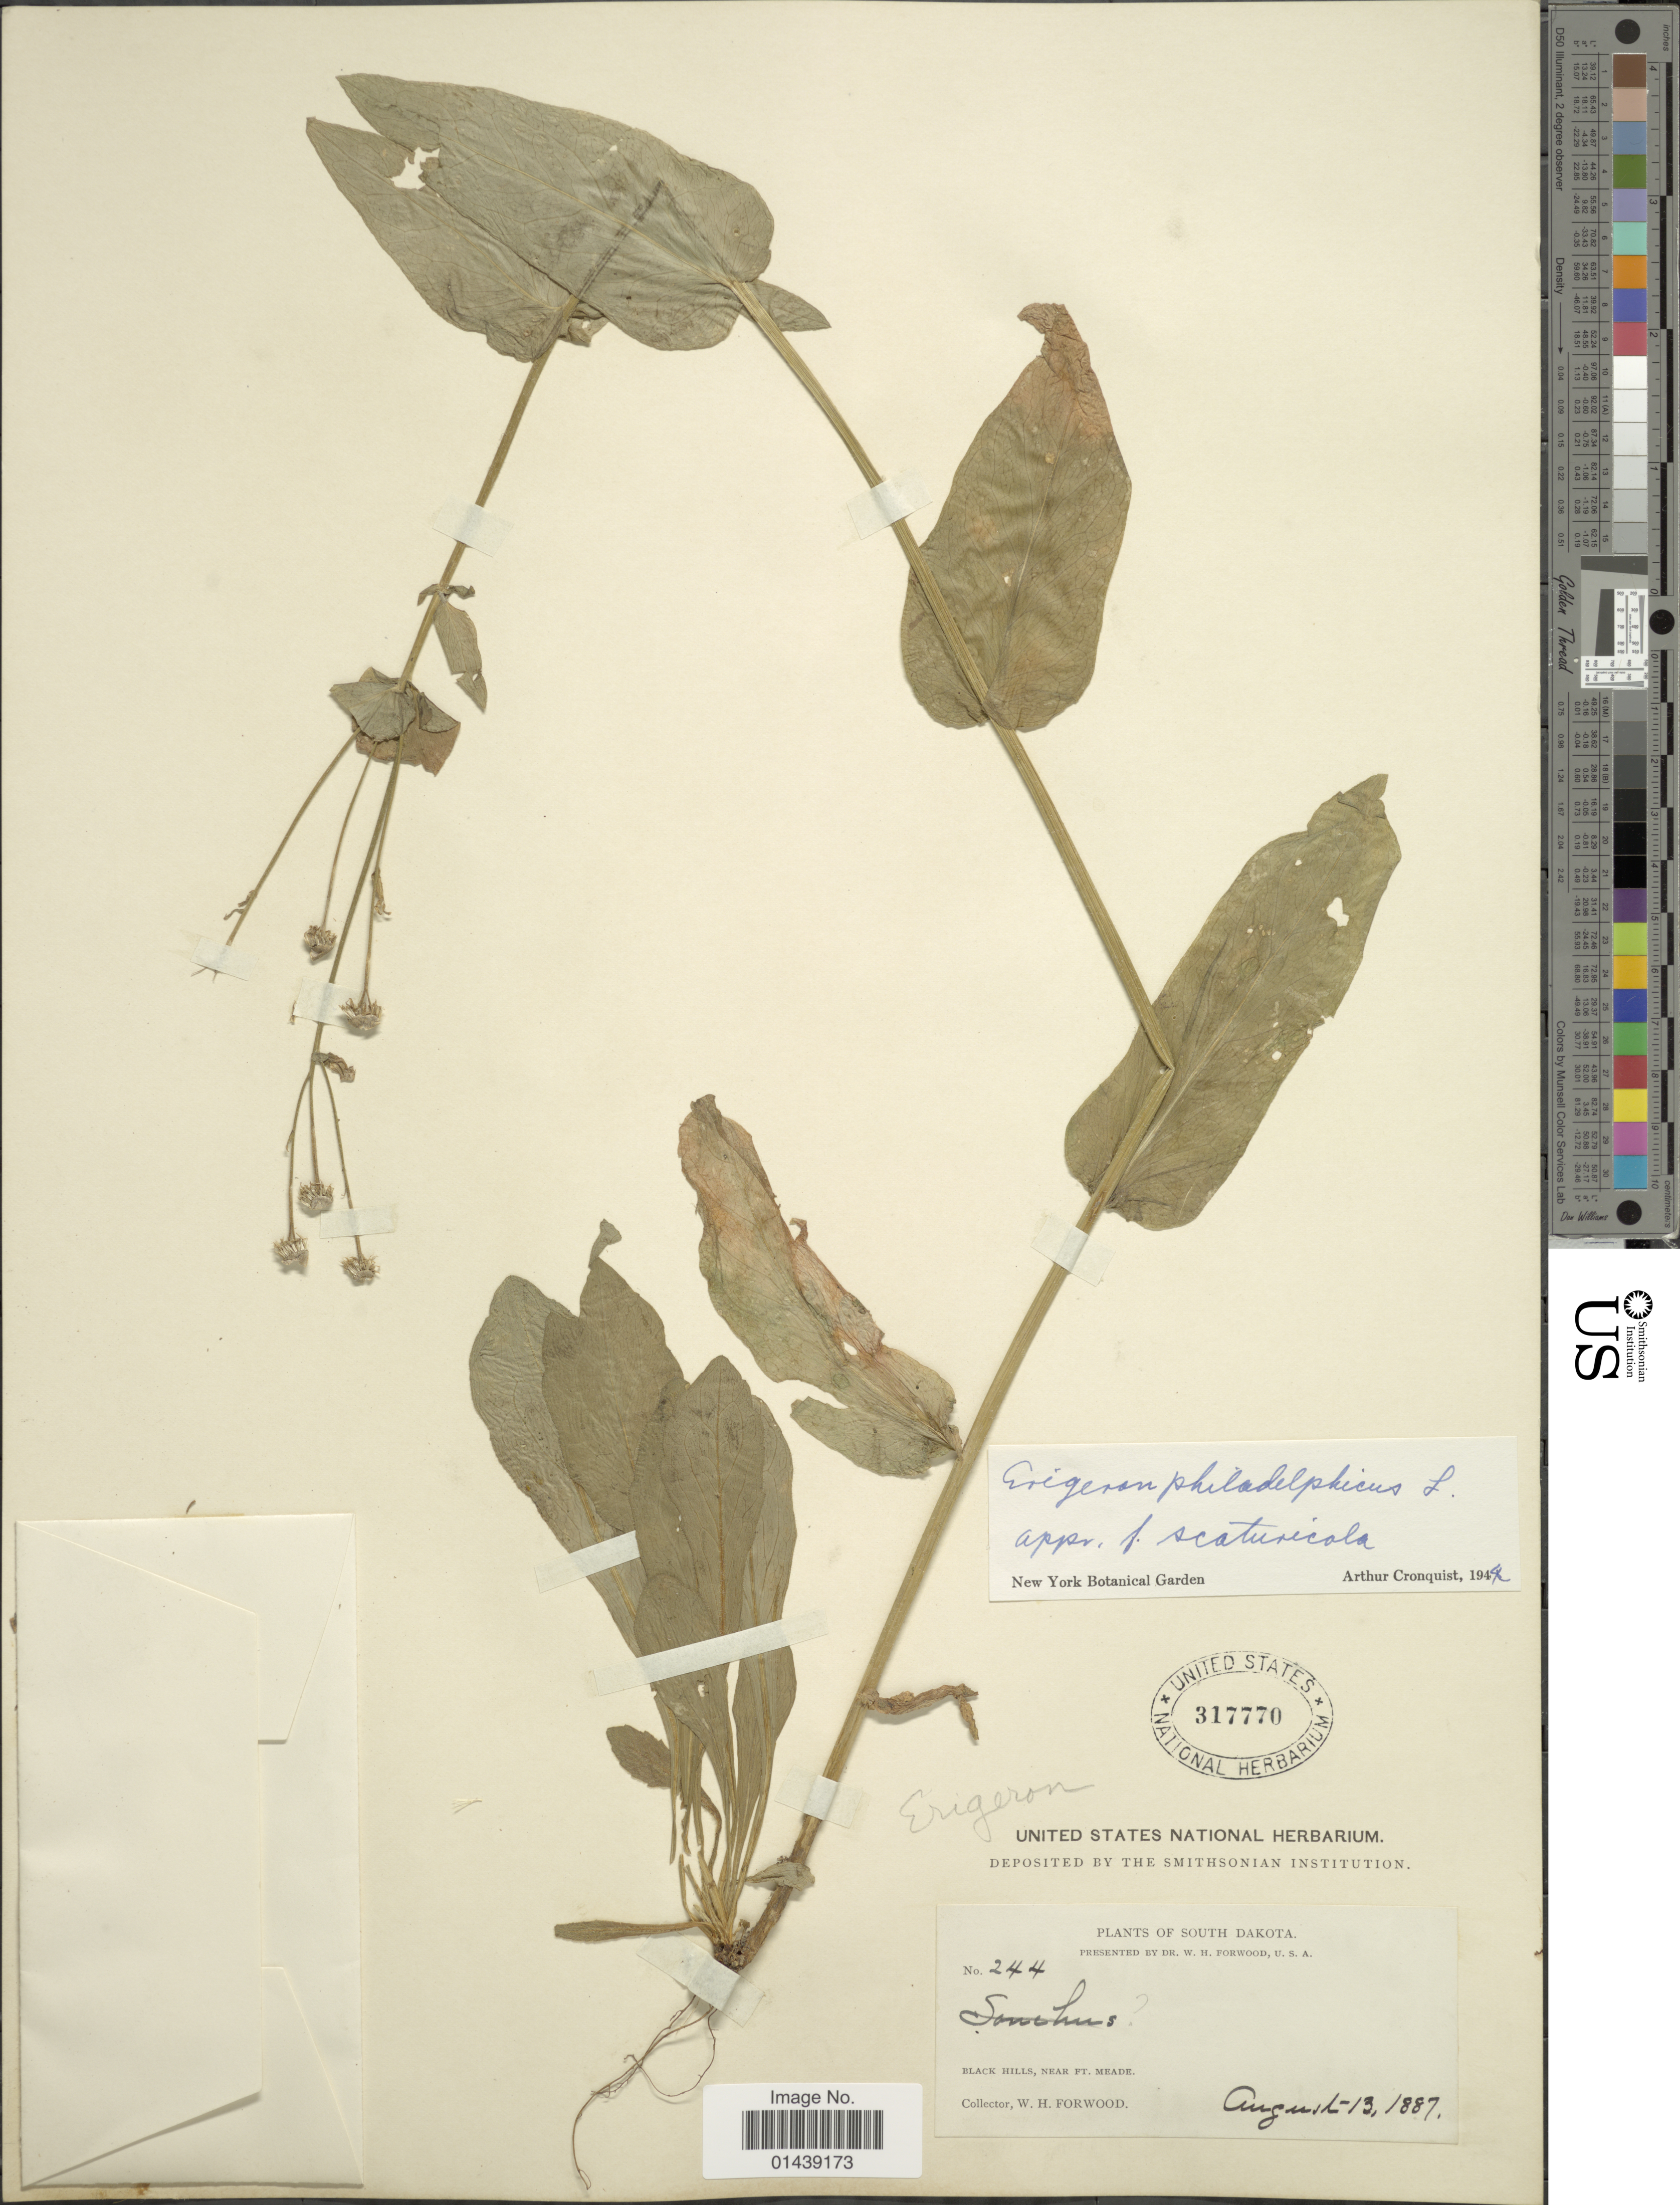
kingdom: Plantae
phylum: Tracheophyta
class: Magnoliopsida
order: Asterales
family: Asteraceae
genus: Erigeron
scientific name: Erigeron philadelphicus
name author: L.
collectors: W. Forwood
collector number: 244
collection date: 1887-08-13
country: United States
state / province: South Dakota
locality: Black Hills, near Ft. Meade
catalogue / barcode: US 317770